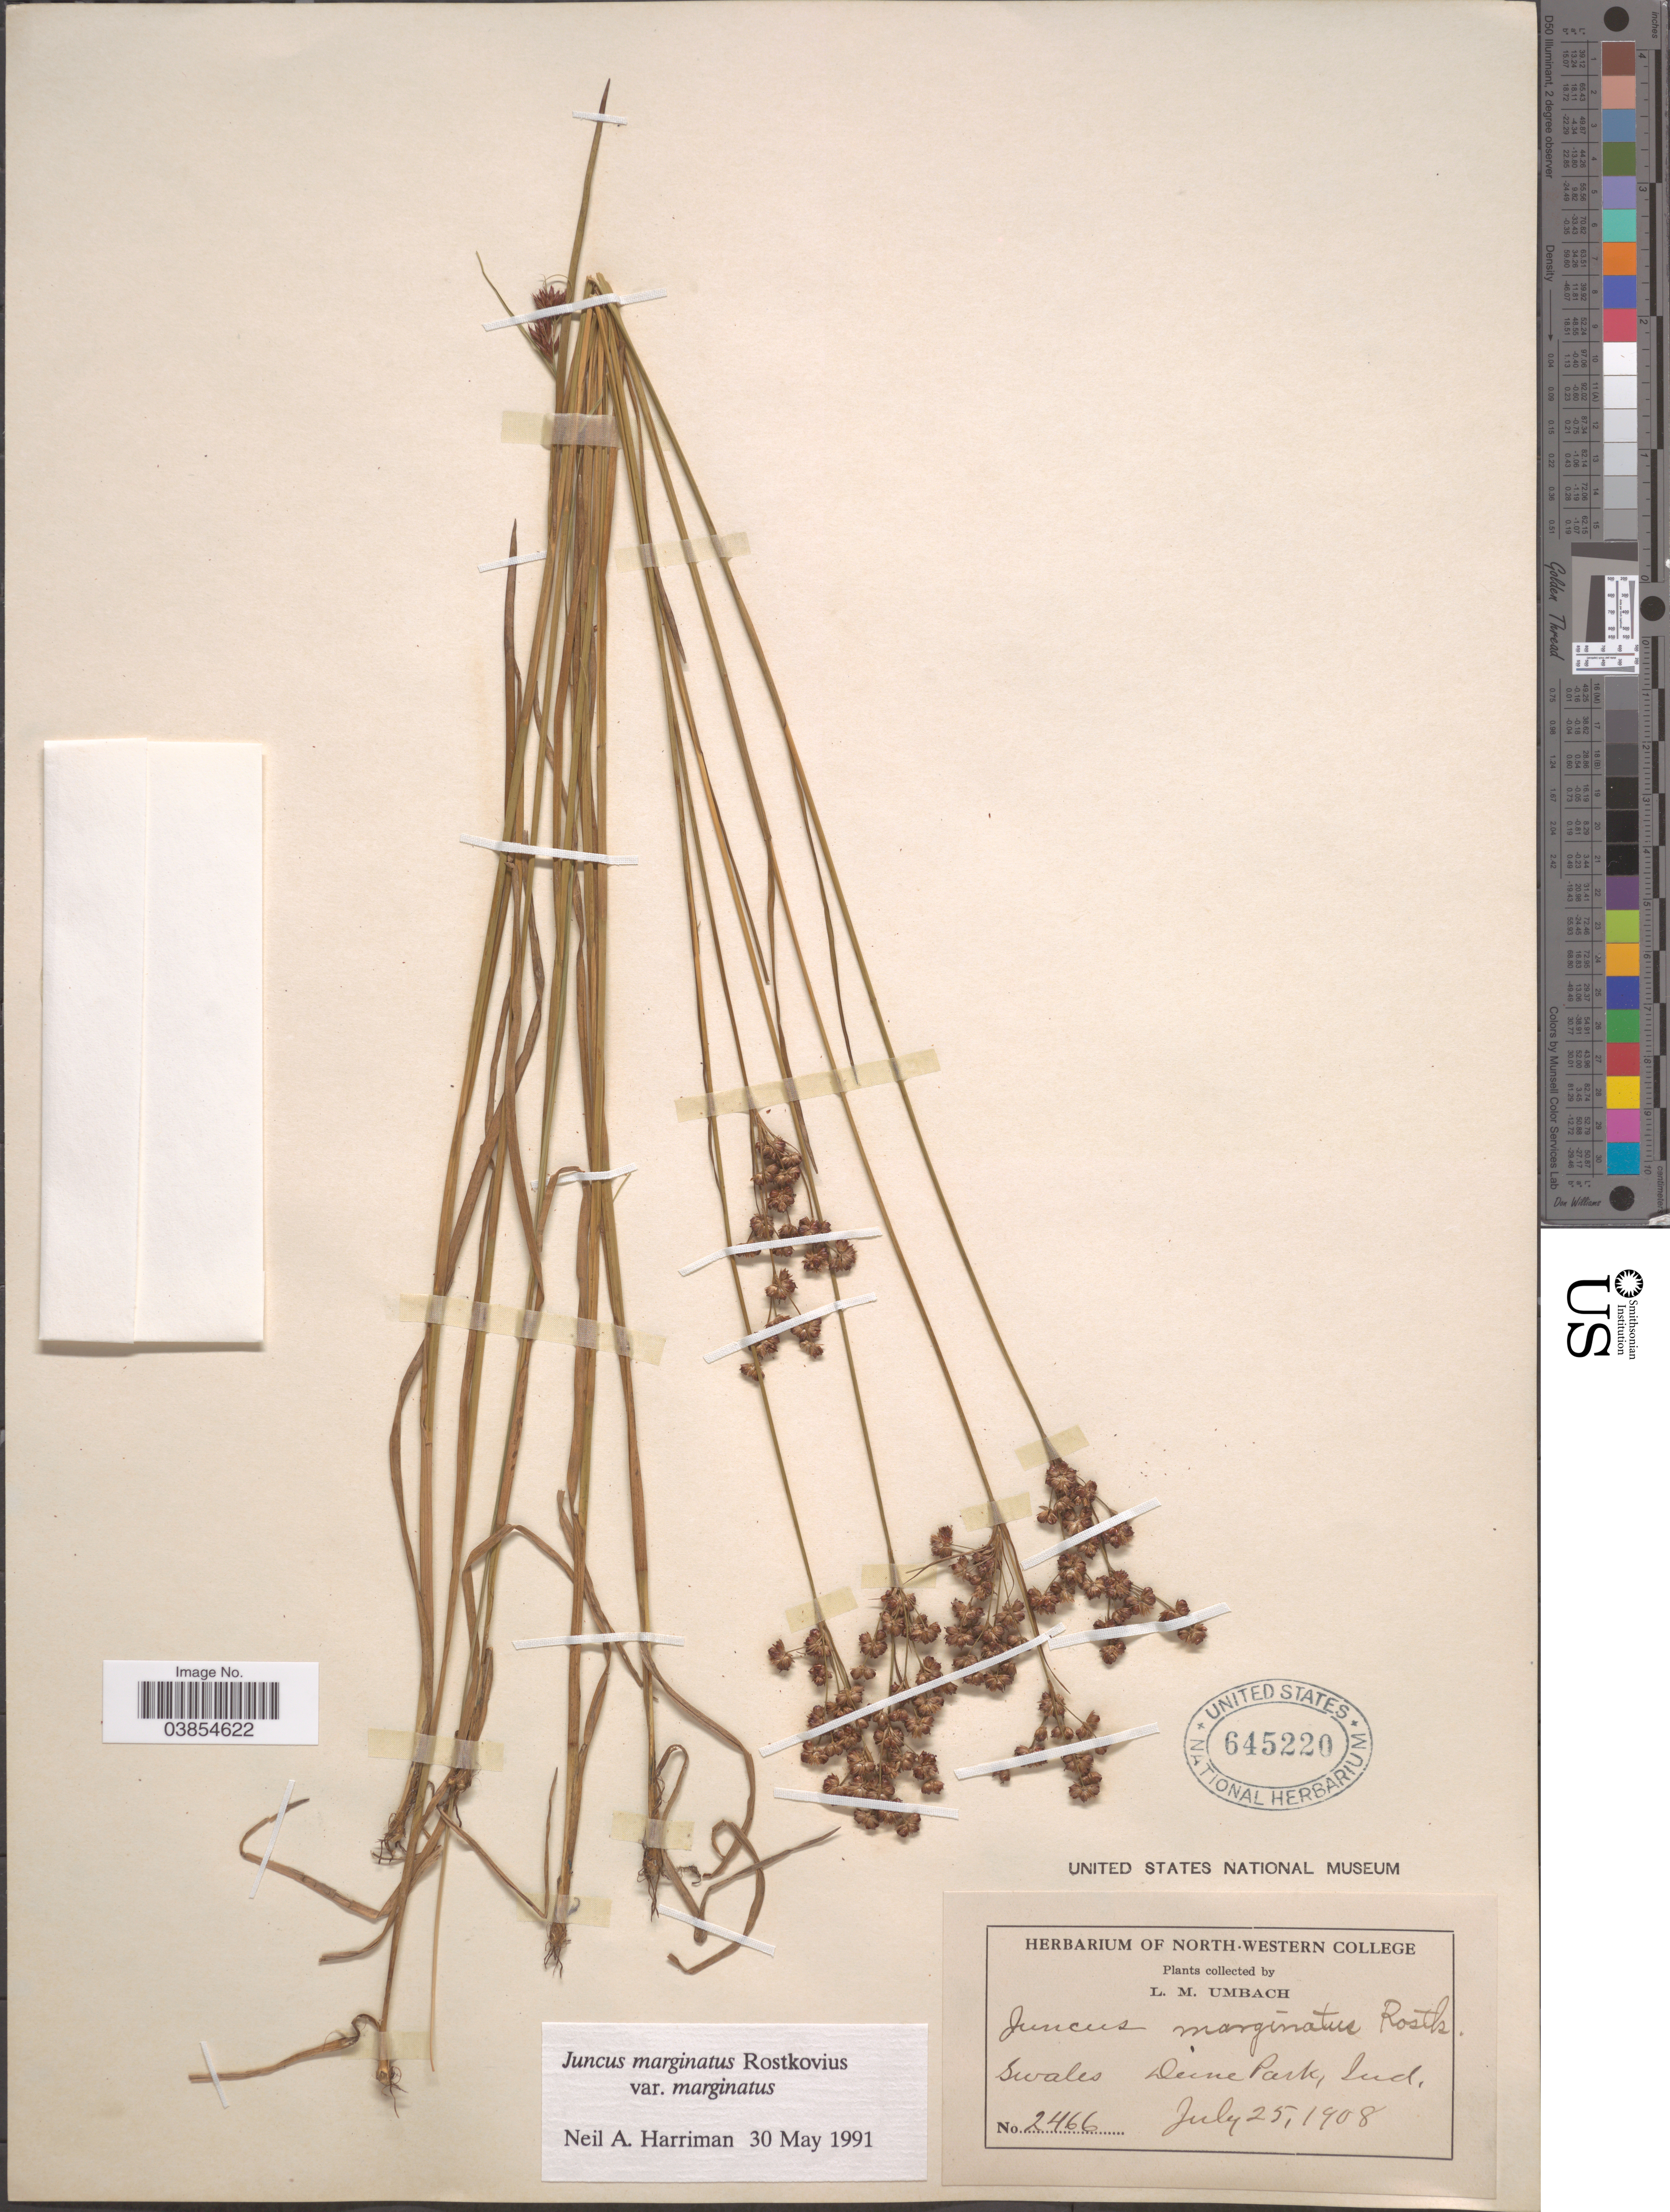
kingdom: Plantae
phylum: Tracheophyta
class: Liliopsida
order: Poales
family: Juncaceae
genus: Juncus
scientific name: Juncus marginatus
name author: Rostk.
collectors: L. M. Umbach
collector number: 2466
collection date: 1908-07-25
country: United States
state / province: Indiana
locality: Dune Park.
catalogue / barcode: US 645220